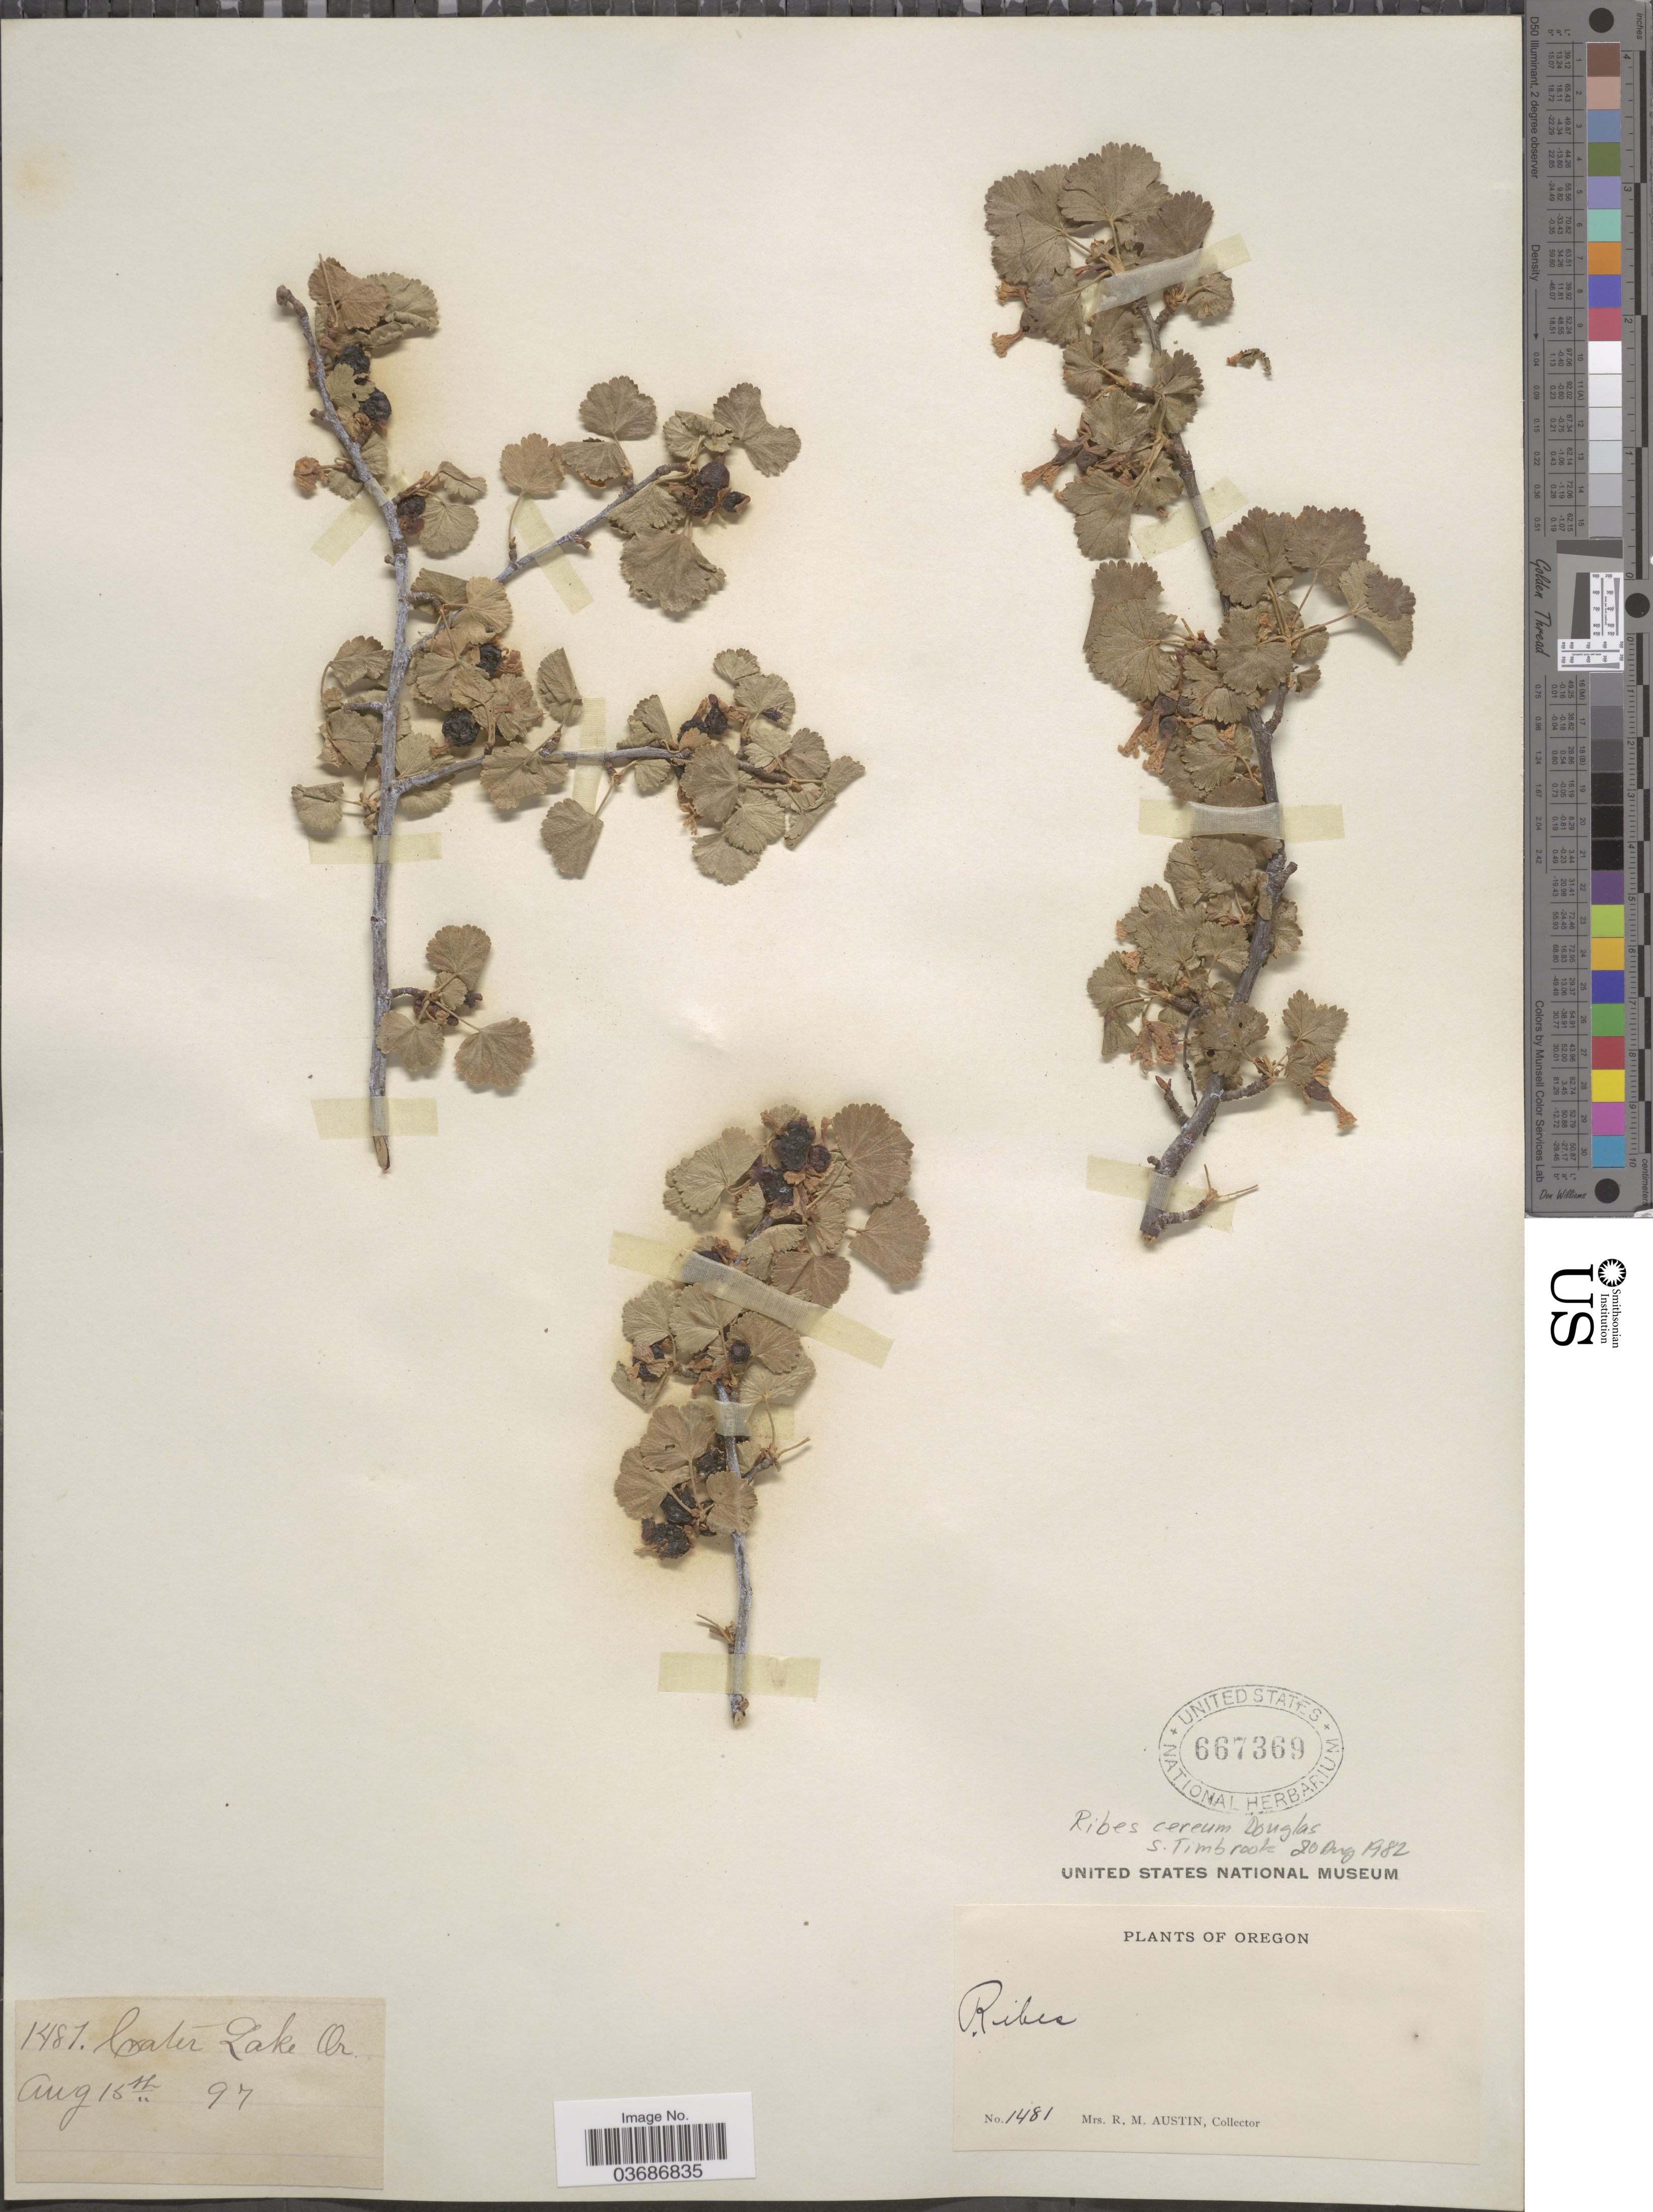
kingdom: Plantae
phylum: Tracheophyta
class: Magnoliopsida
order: Saxifragales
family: Grossulariaceae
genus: Ribes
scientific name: Ribes cereum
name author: Douglas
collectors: R. Austin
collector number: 1481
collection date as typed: Transcribed d/m/y: 15/8/97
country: United States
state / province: Oregon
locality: Crater Lake.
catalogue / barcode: US 667369